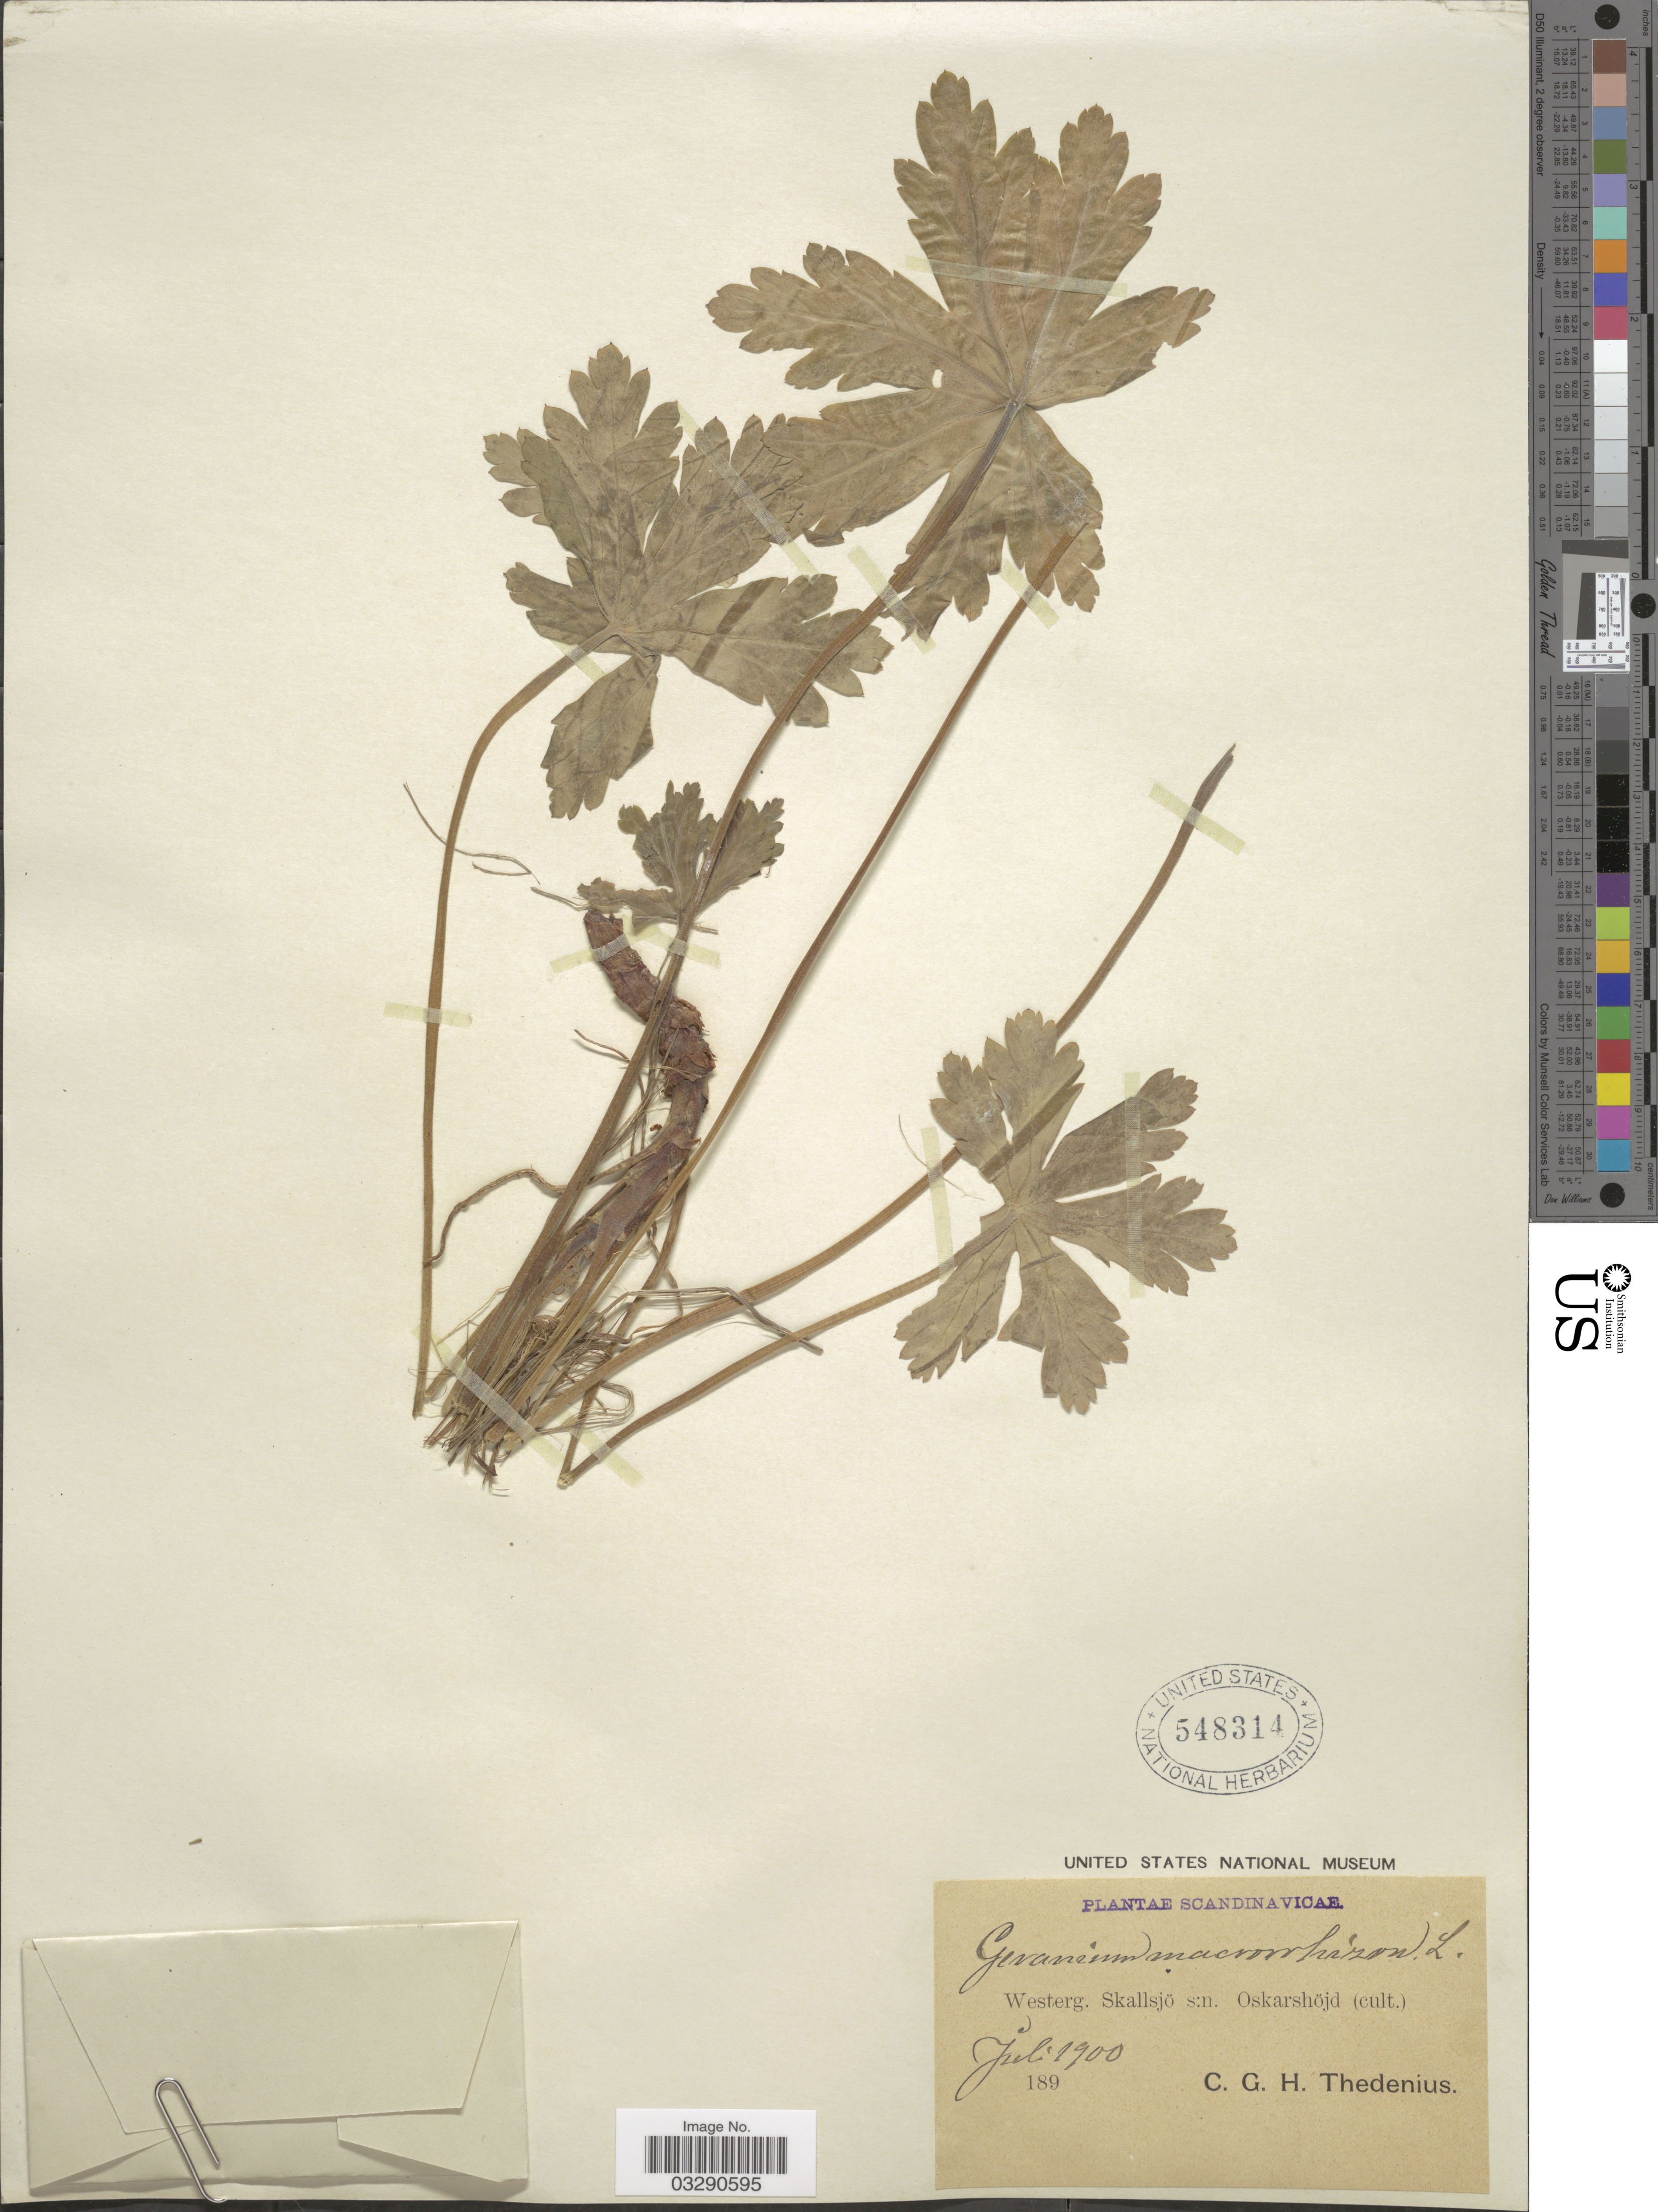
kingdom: Plantae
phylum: Tracheophyta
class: Magnoliopsida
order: Geraniales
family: Geraniaceae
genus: Geranium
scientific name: Geranium macrorrhizum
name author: L.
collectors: C. Thedenius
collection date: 1900-07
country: Sweden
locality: Scandinavicae. Westerg. Skallsjö. Oskarshöjd.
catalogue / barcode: US 548314